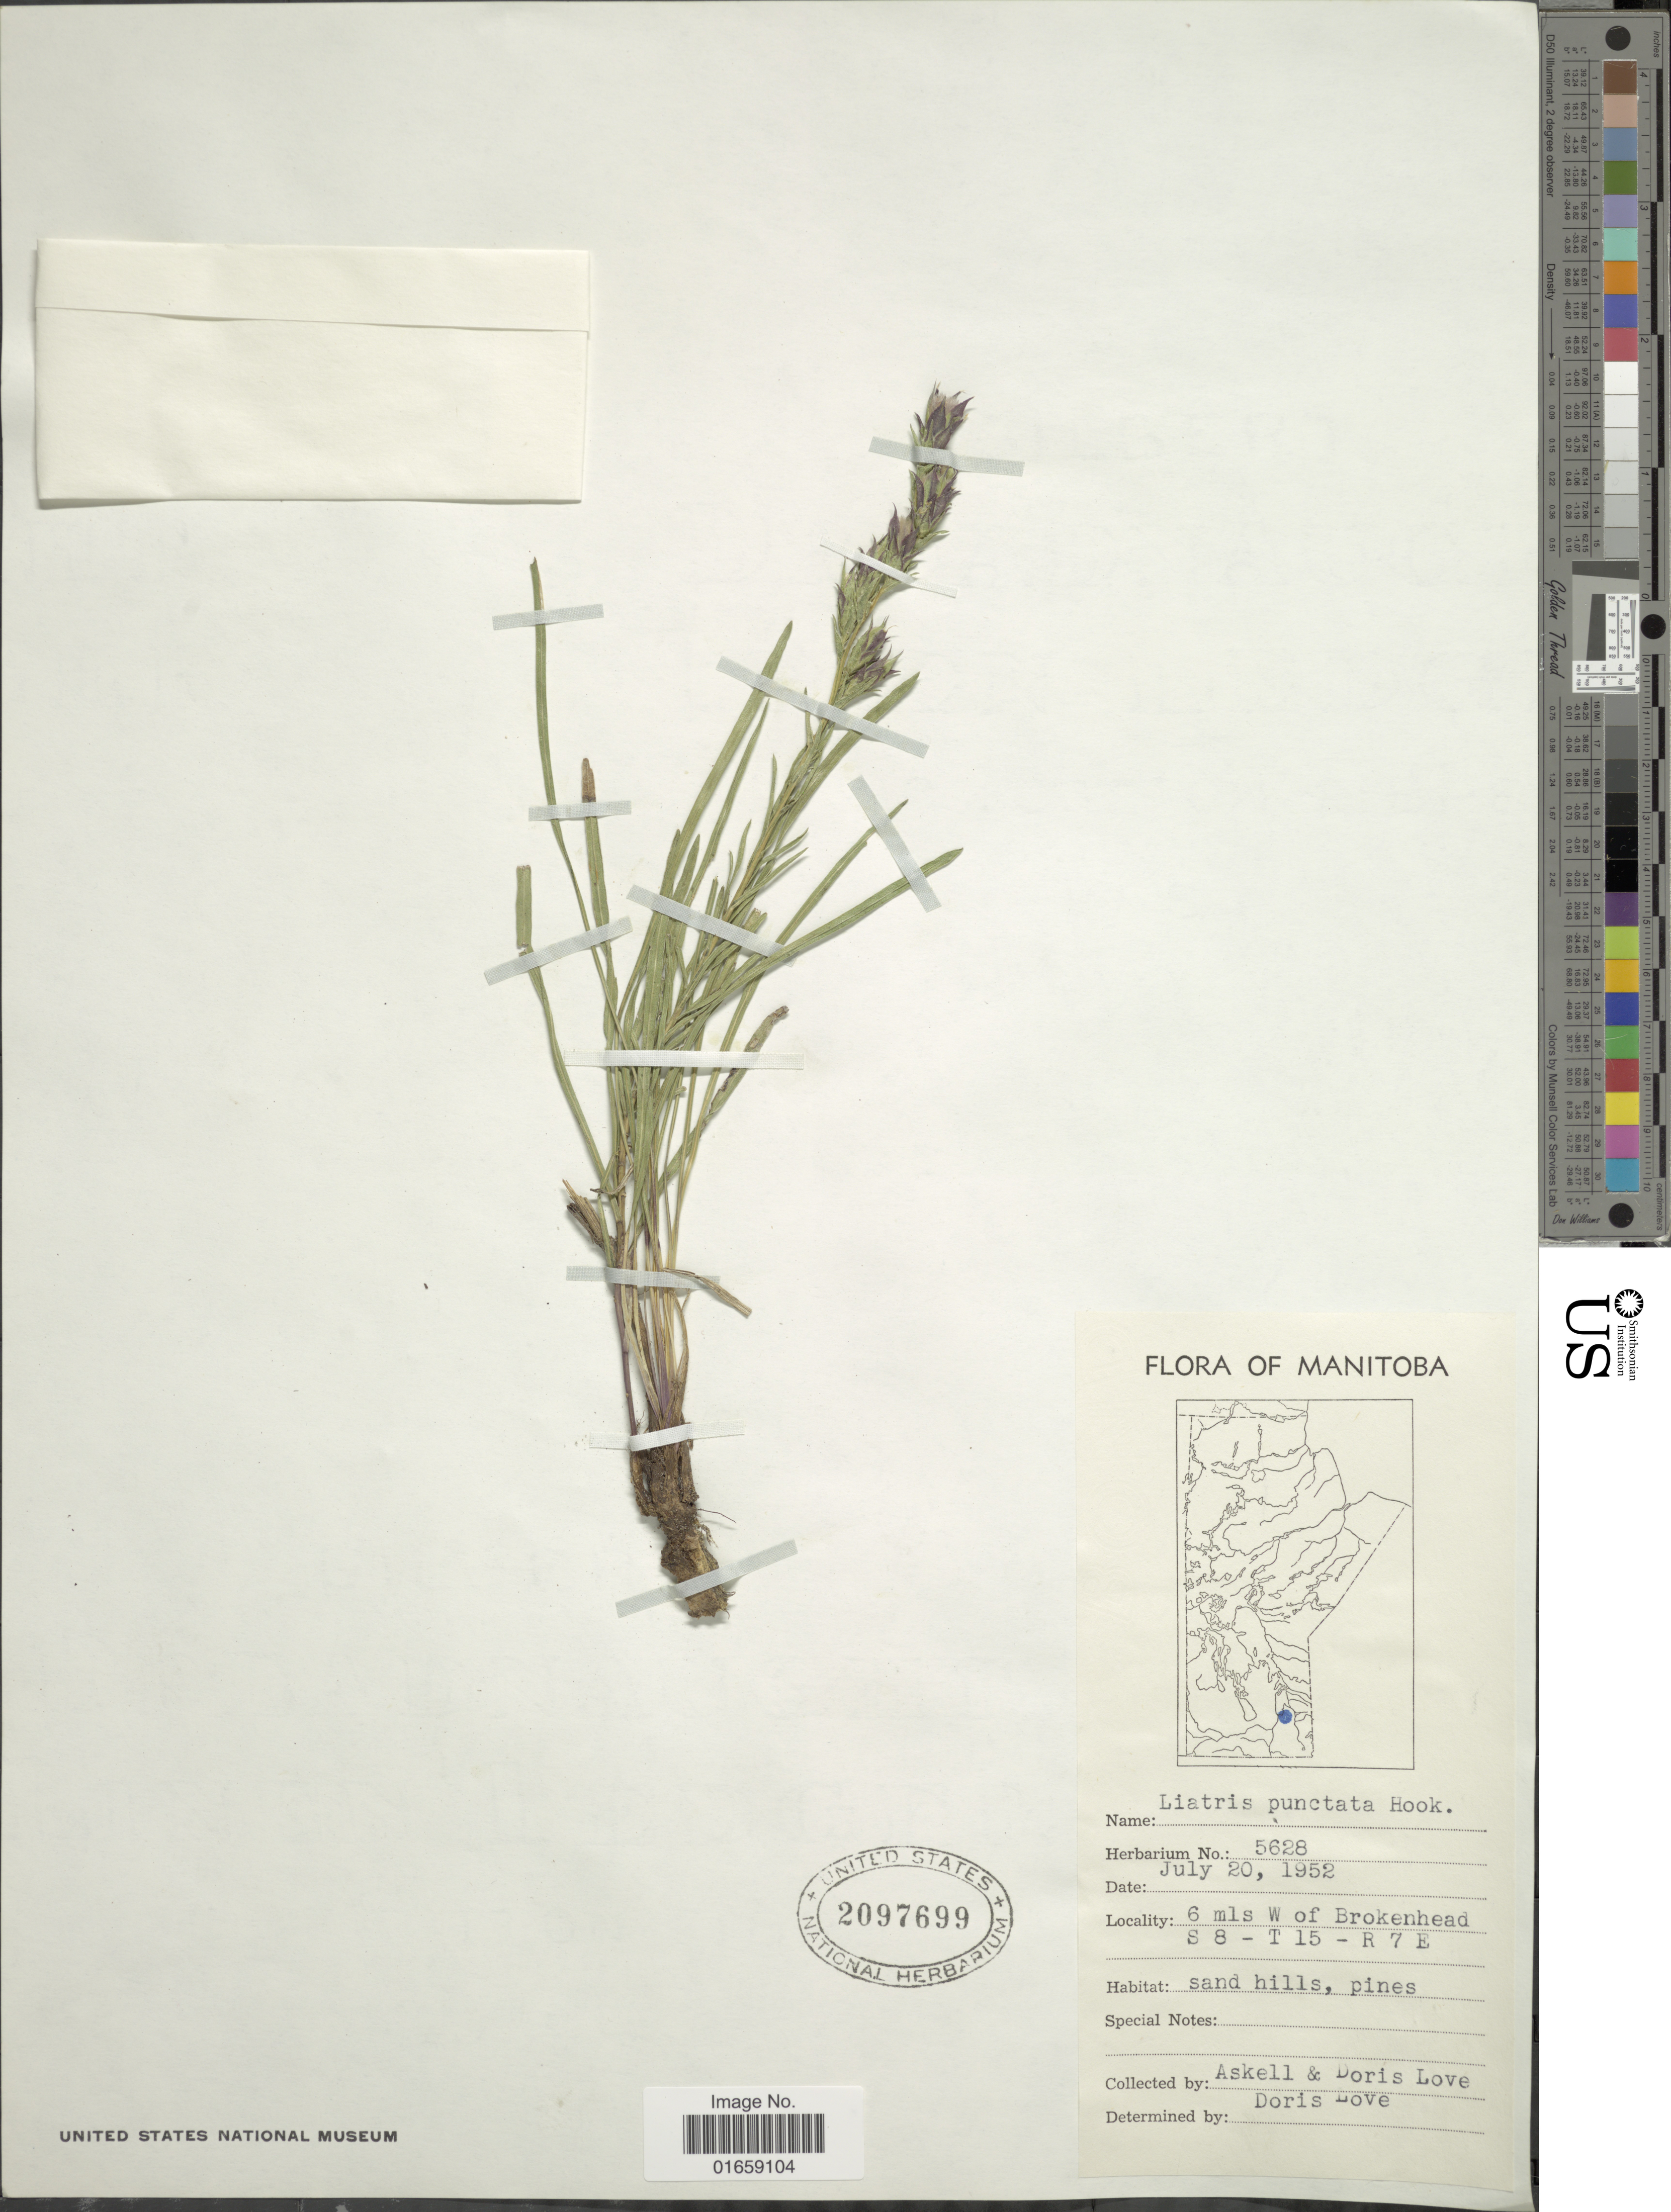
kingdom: Plantae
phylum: Tracheophyta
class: Magnoliopsida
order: Asterales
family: Asteraceae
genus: Liatris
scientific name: Liatris punctata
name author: Hook.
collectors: -. Askell & D. Löve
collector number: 5628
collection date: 1952-07-20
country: Canada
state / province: Manitoba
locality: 6 mls W of Brokenhead, S 8 - T 15 - R7E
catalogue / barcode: US 2097699